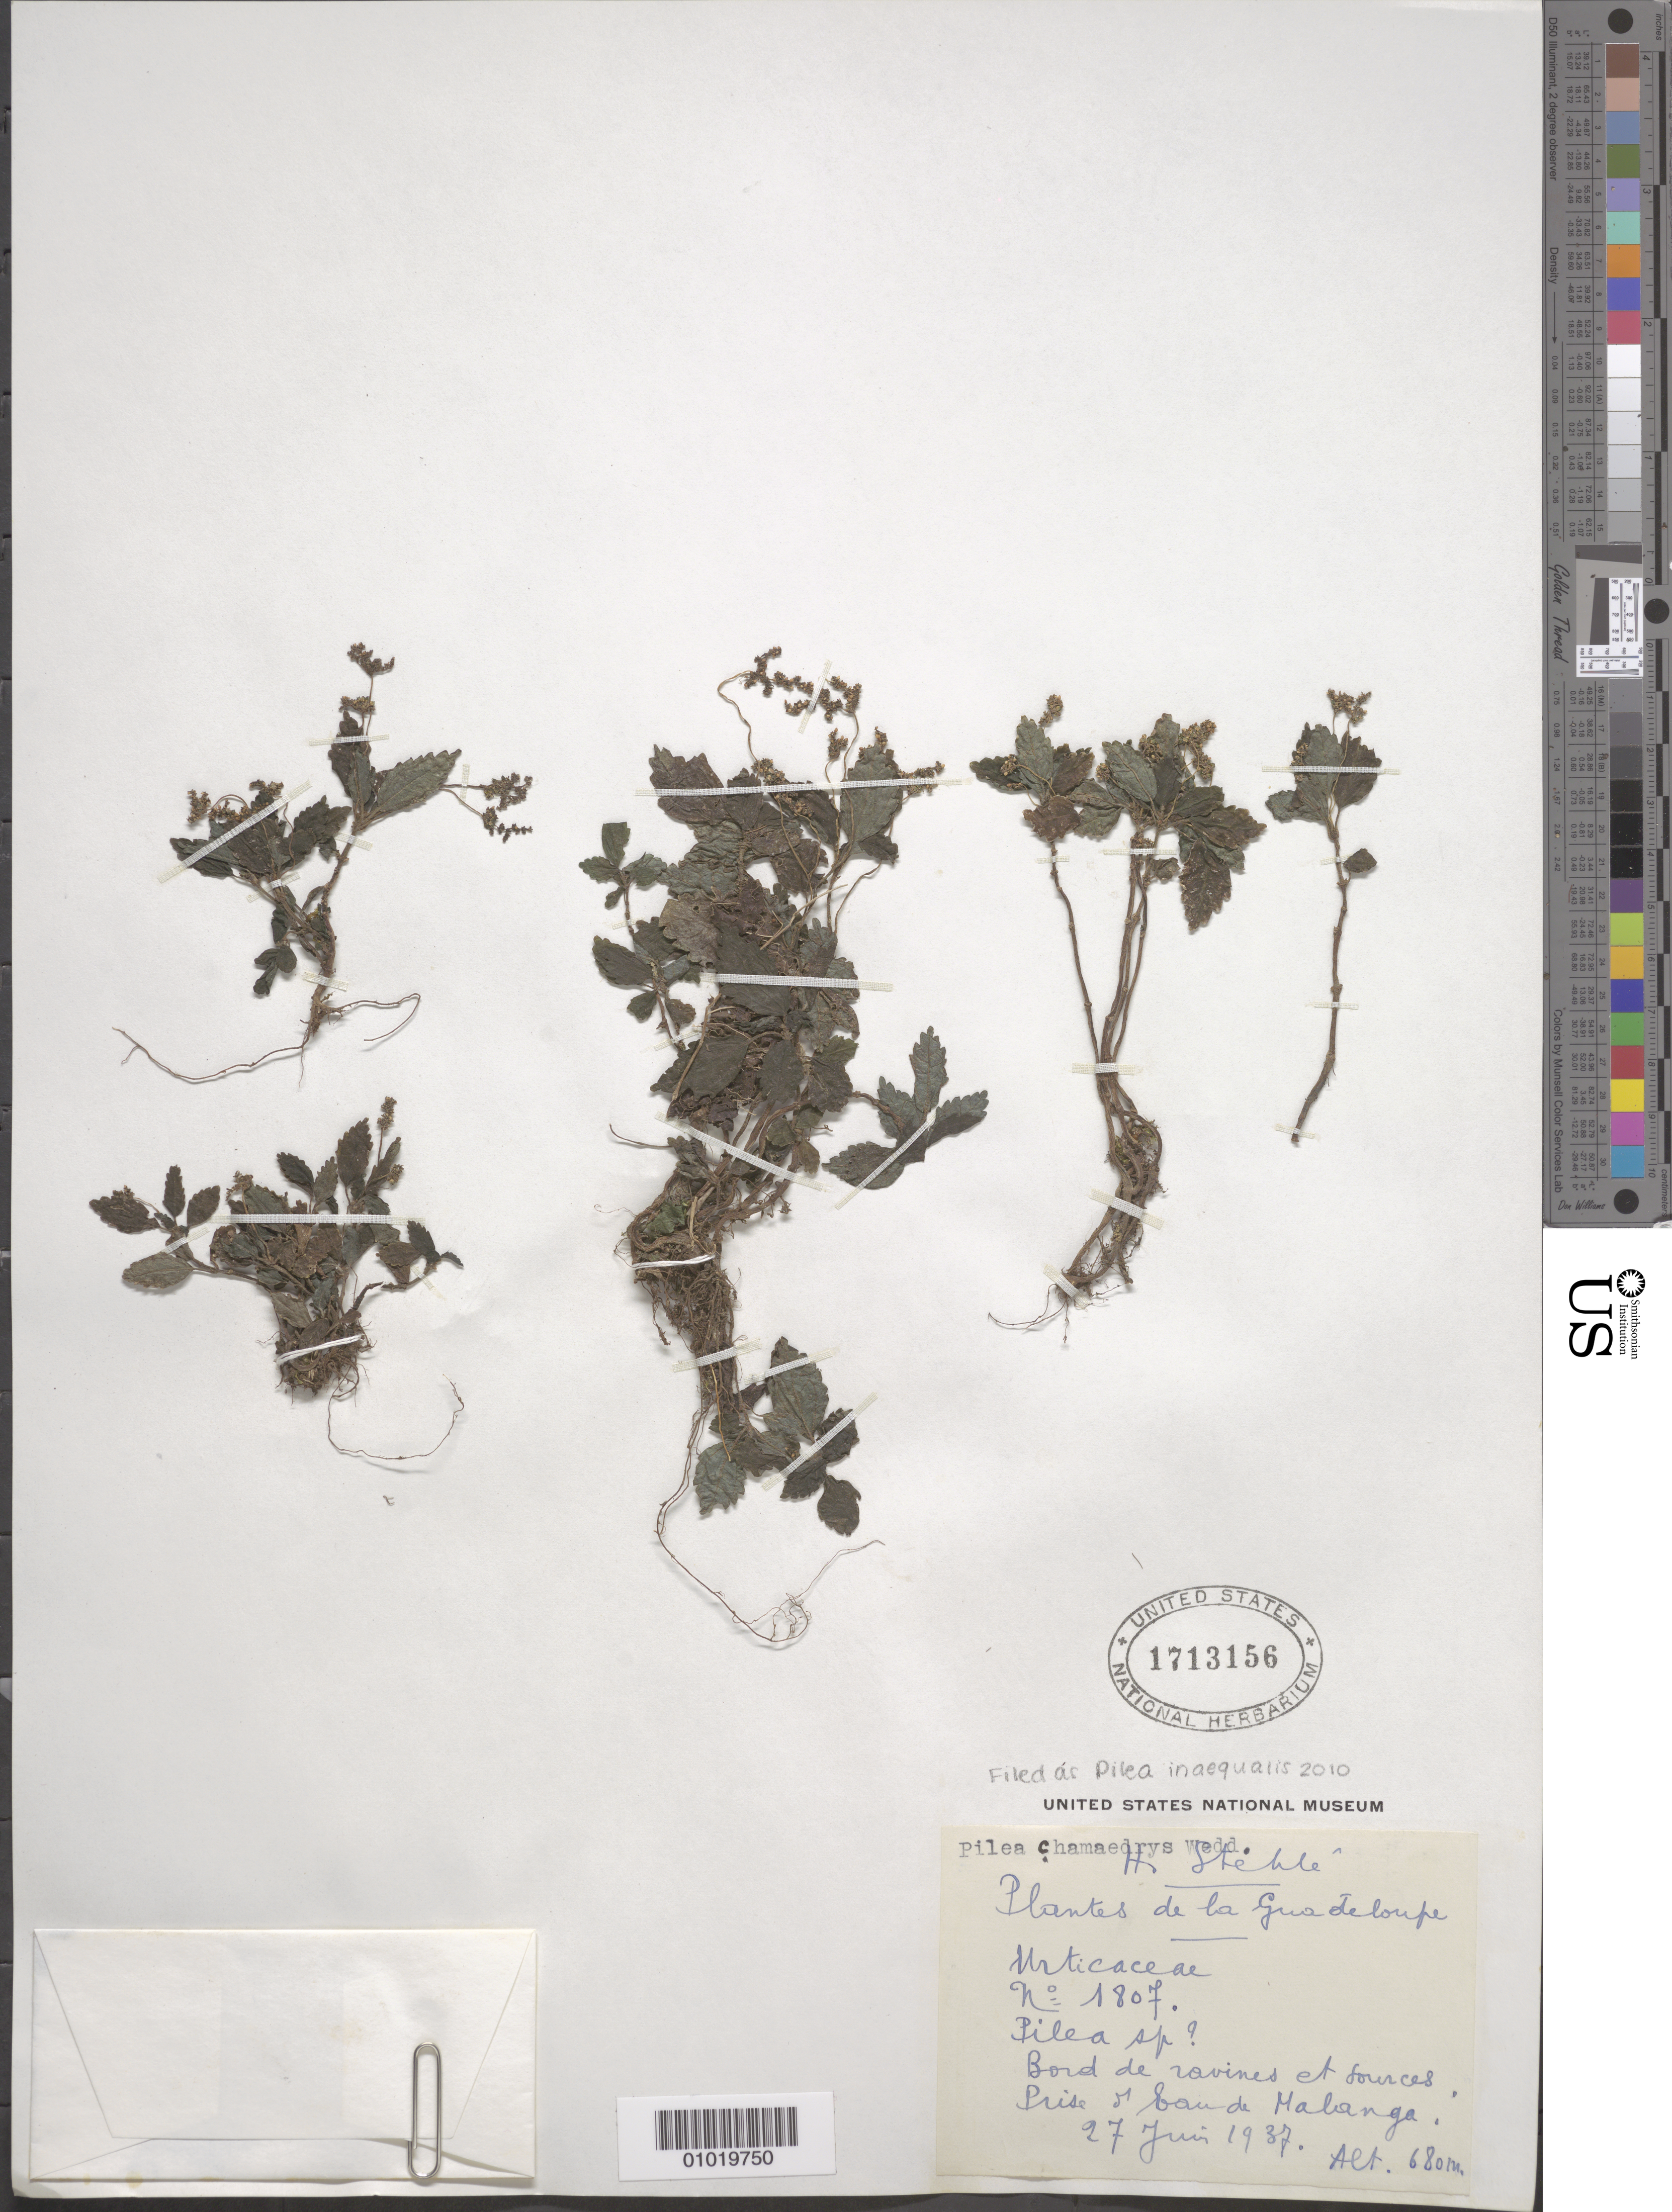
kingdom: Plantae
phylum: Tracheophyta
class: Magnoliopsida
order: Rosales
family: Urticaceae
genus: Pilea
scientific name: Pilea inaequalis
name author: (Juss. ex Poir.) Wedd.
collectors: H. Stehlé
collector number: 1807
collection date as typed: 27 Jun 1937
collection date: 1937-06-27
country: Guadeloupe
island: Basse Terre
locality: Malanga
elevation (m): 680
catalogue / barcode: US 1713156